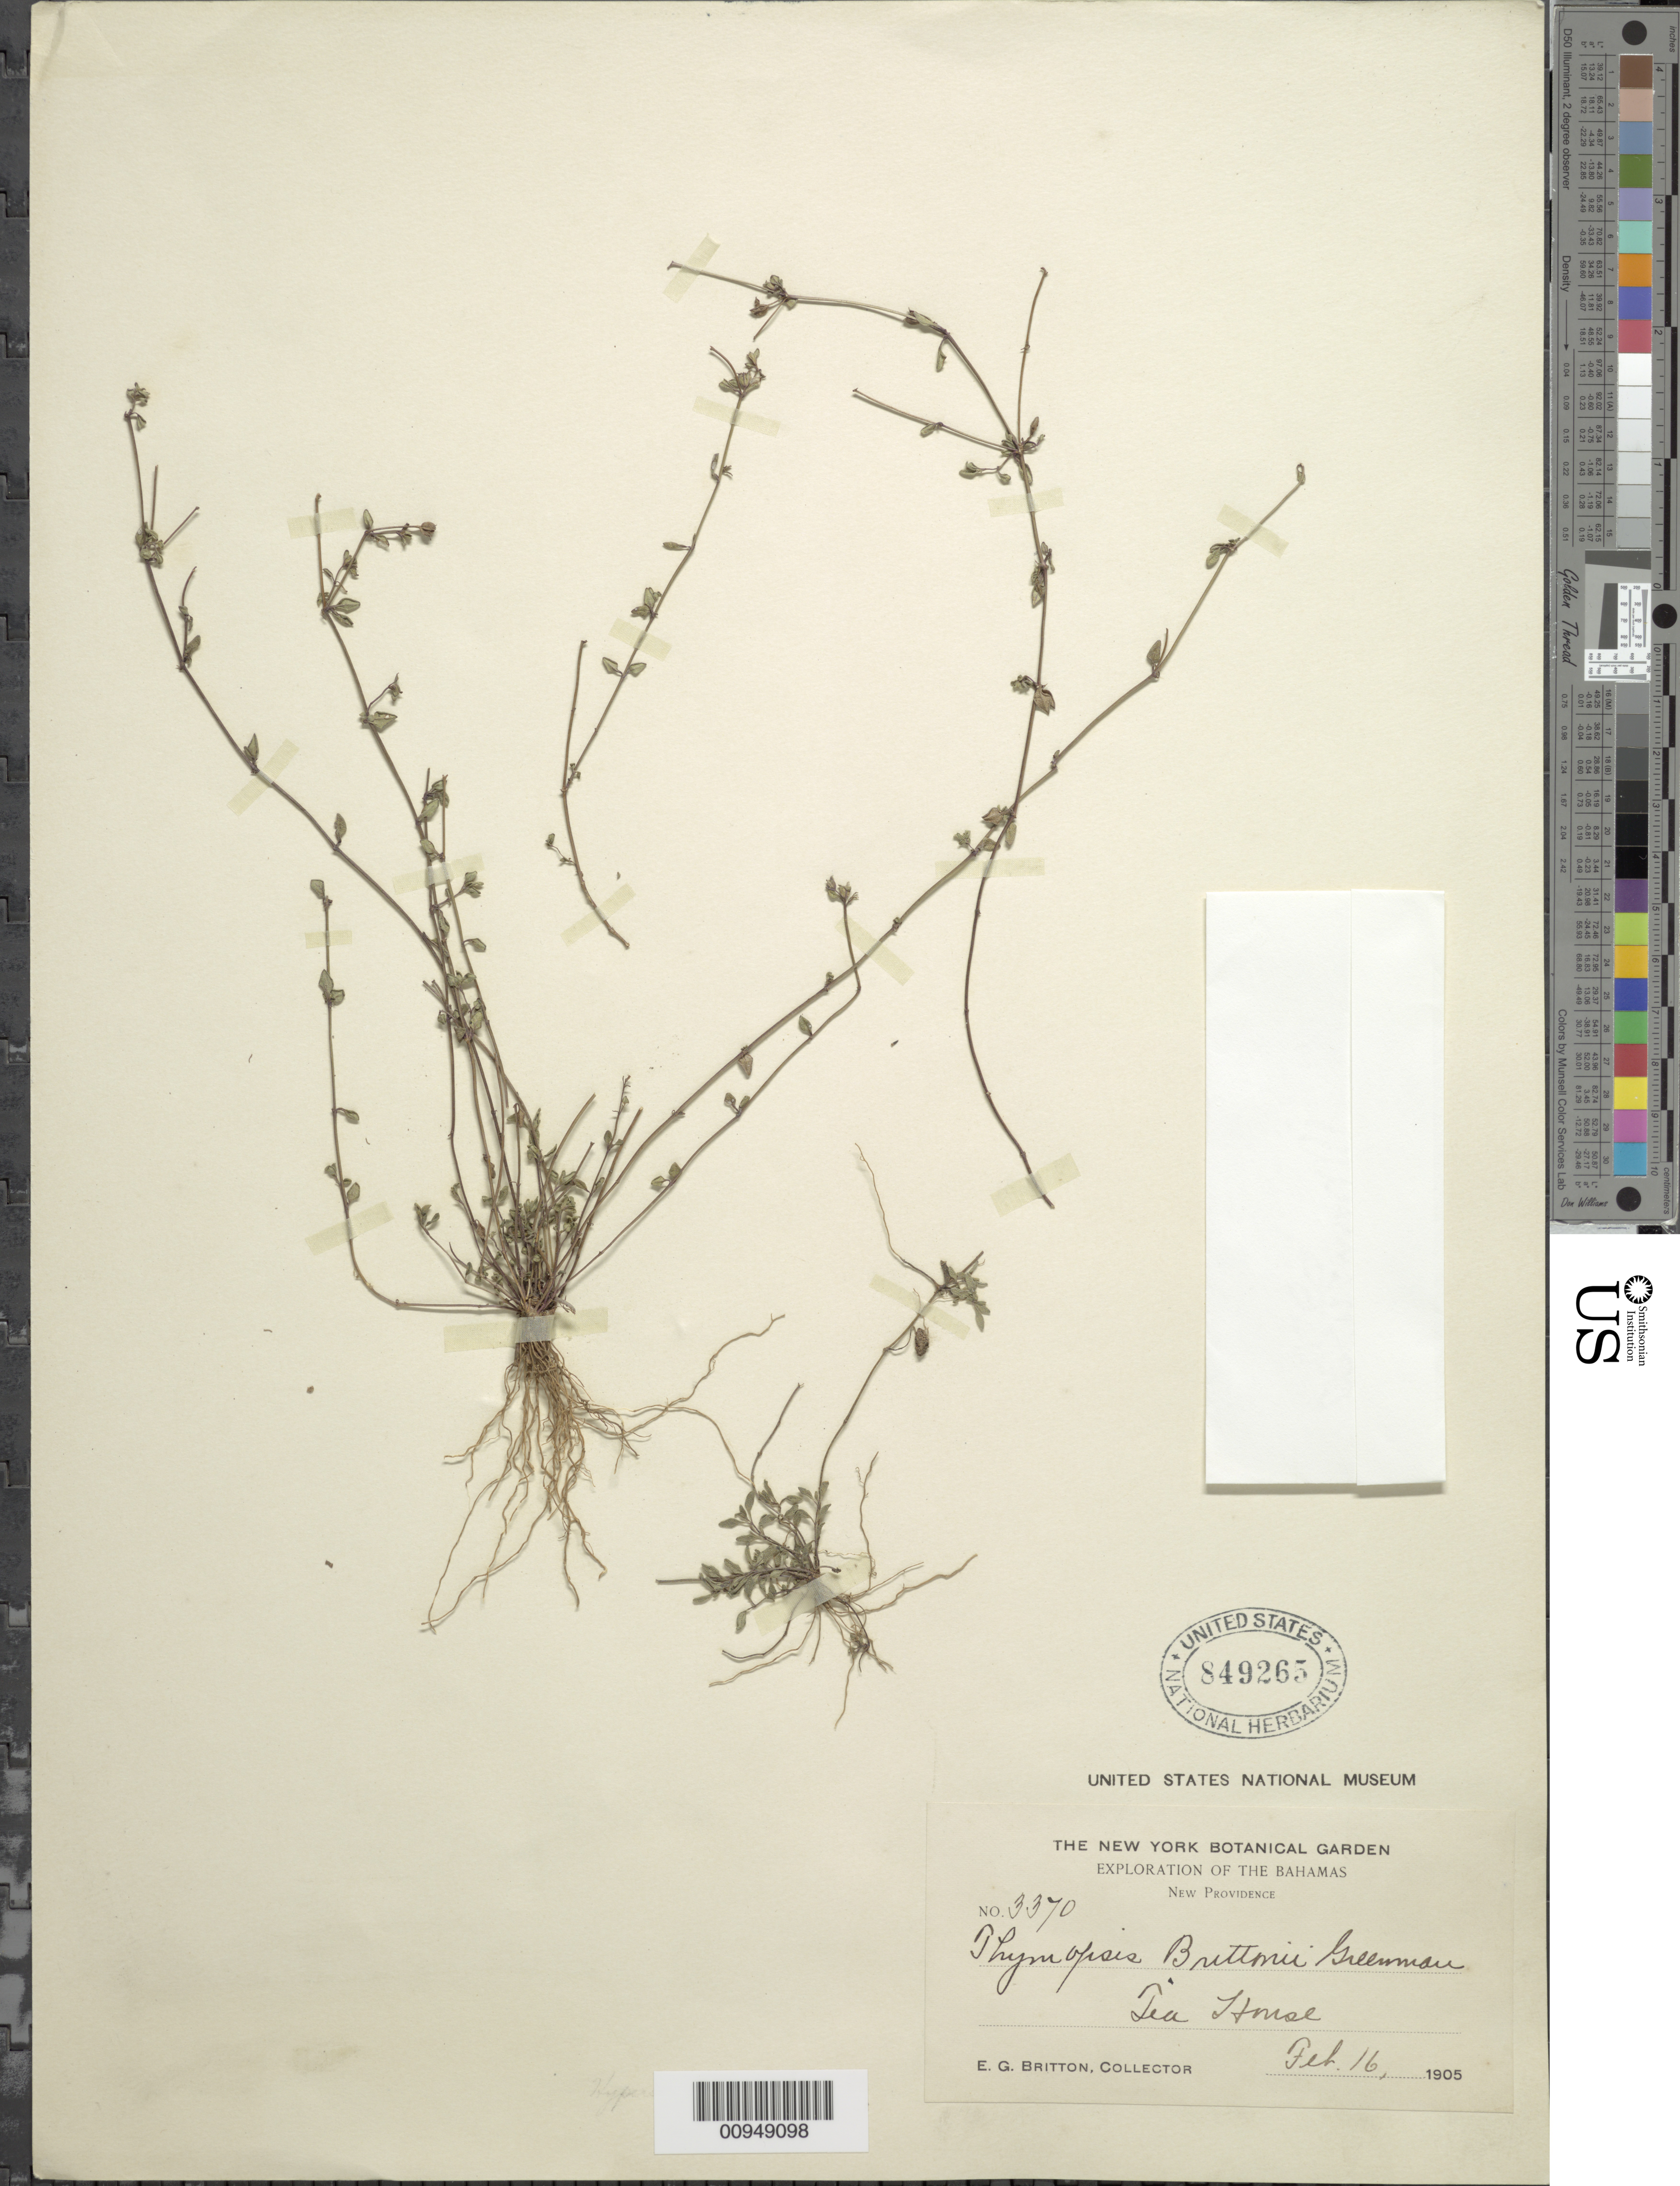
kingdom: Plantae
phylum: Tracheophyta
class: Magnoliopsida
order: Asterales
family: Asteraceae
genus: Thymopsis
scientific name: Thymopsis brittonii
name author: (Greenm.) Britton & Millsp.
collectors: E. G. Britton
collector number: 3370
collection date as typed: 16 Feb 1905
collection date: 1905-02-16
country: Bahamas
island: New Providence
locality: Tea House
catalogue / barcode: US 849265